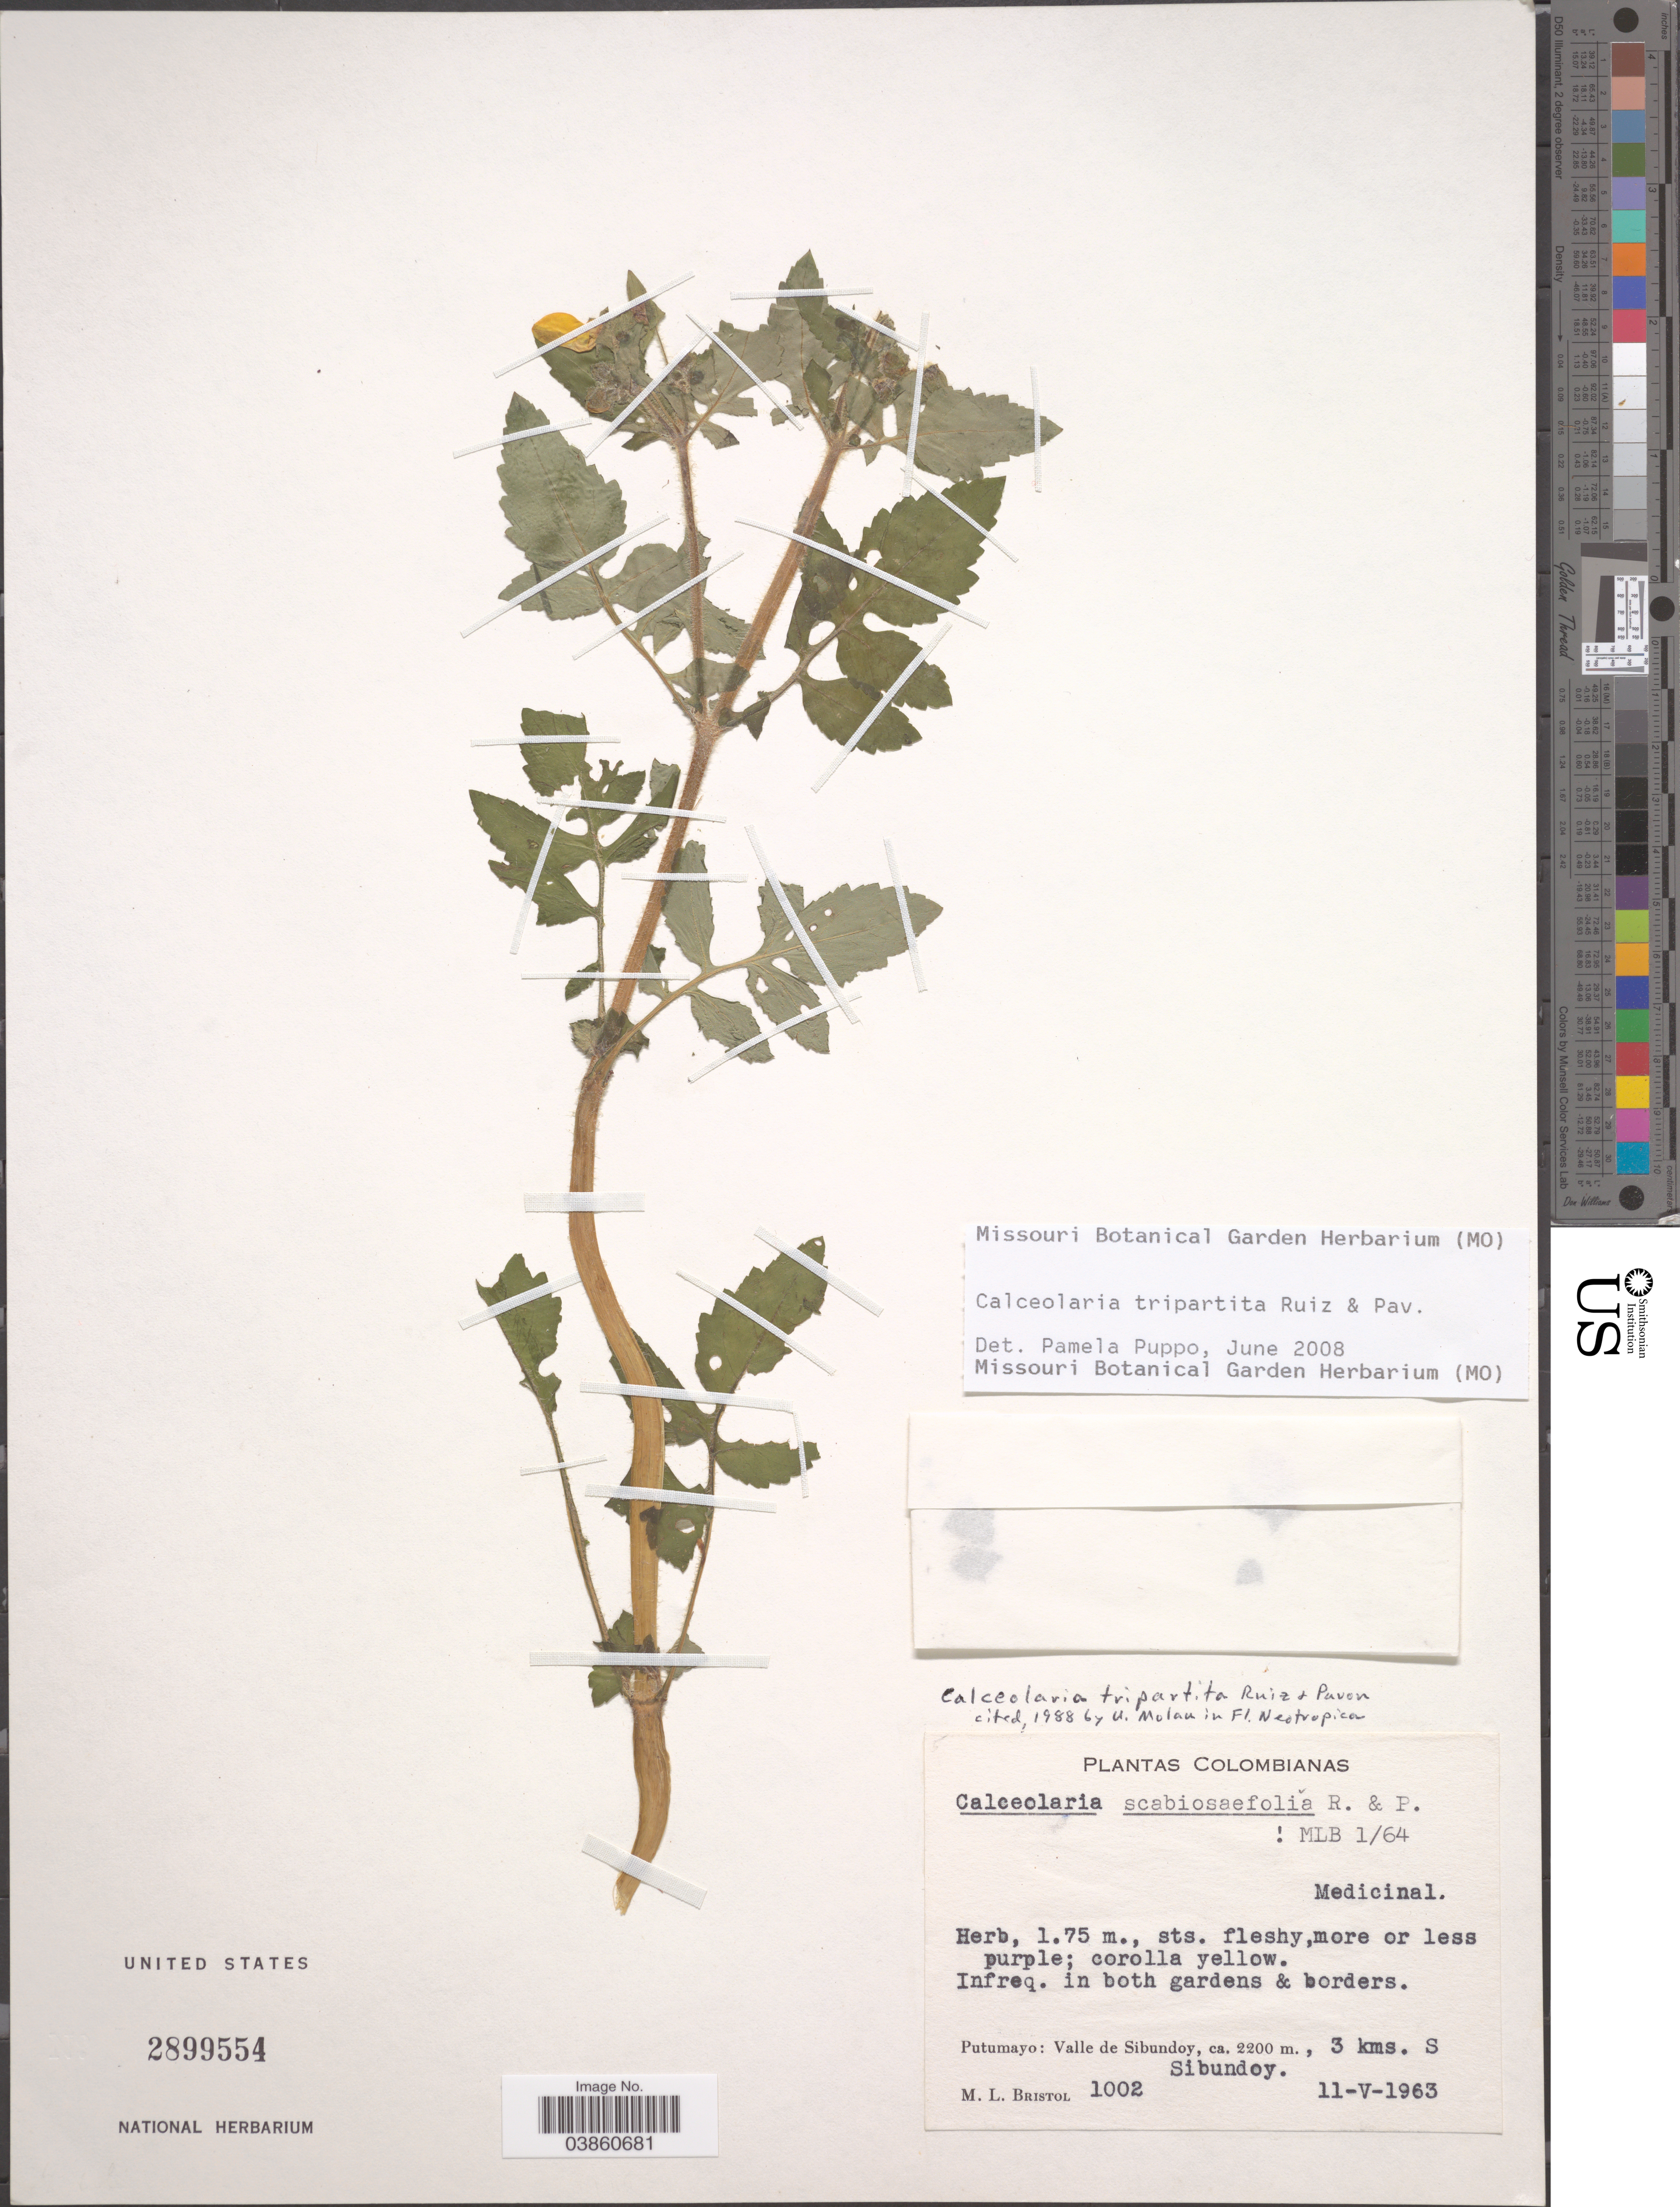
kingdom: Plantae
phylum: Tracheophyta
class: Magnoliopsida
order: Lamiales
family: Calceolariaceae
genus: Calceolaria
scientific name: Calceolaria tripartita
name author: Ruiz & Pav.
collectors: M. L. Bristol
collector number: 1002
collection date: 1963-05-11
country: Colombia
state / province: Putumayo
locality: Valle de Sibundoy, 3 kms. S. Sibundoy.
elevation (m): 2200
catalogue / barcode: US 2899554